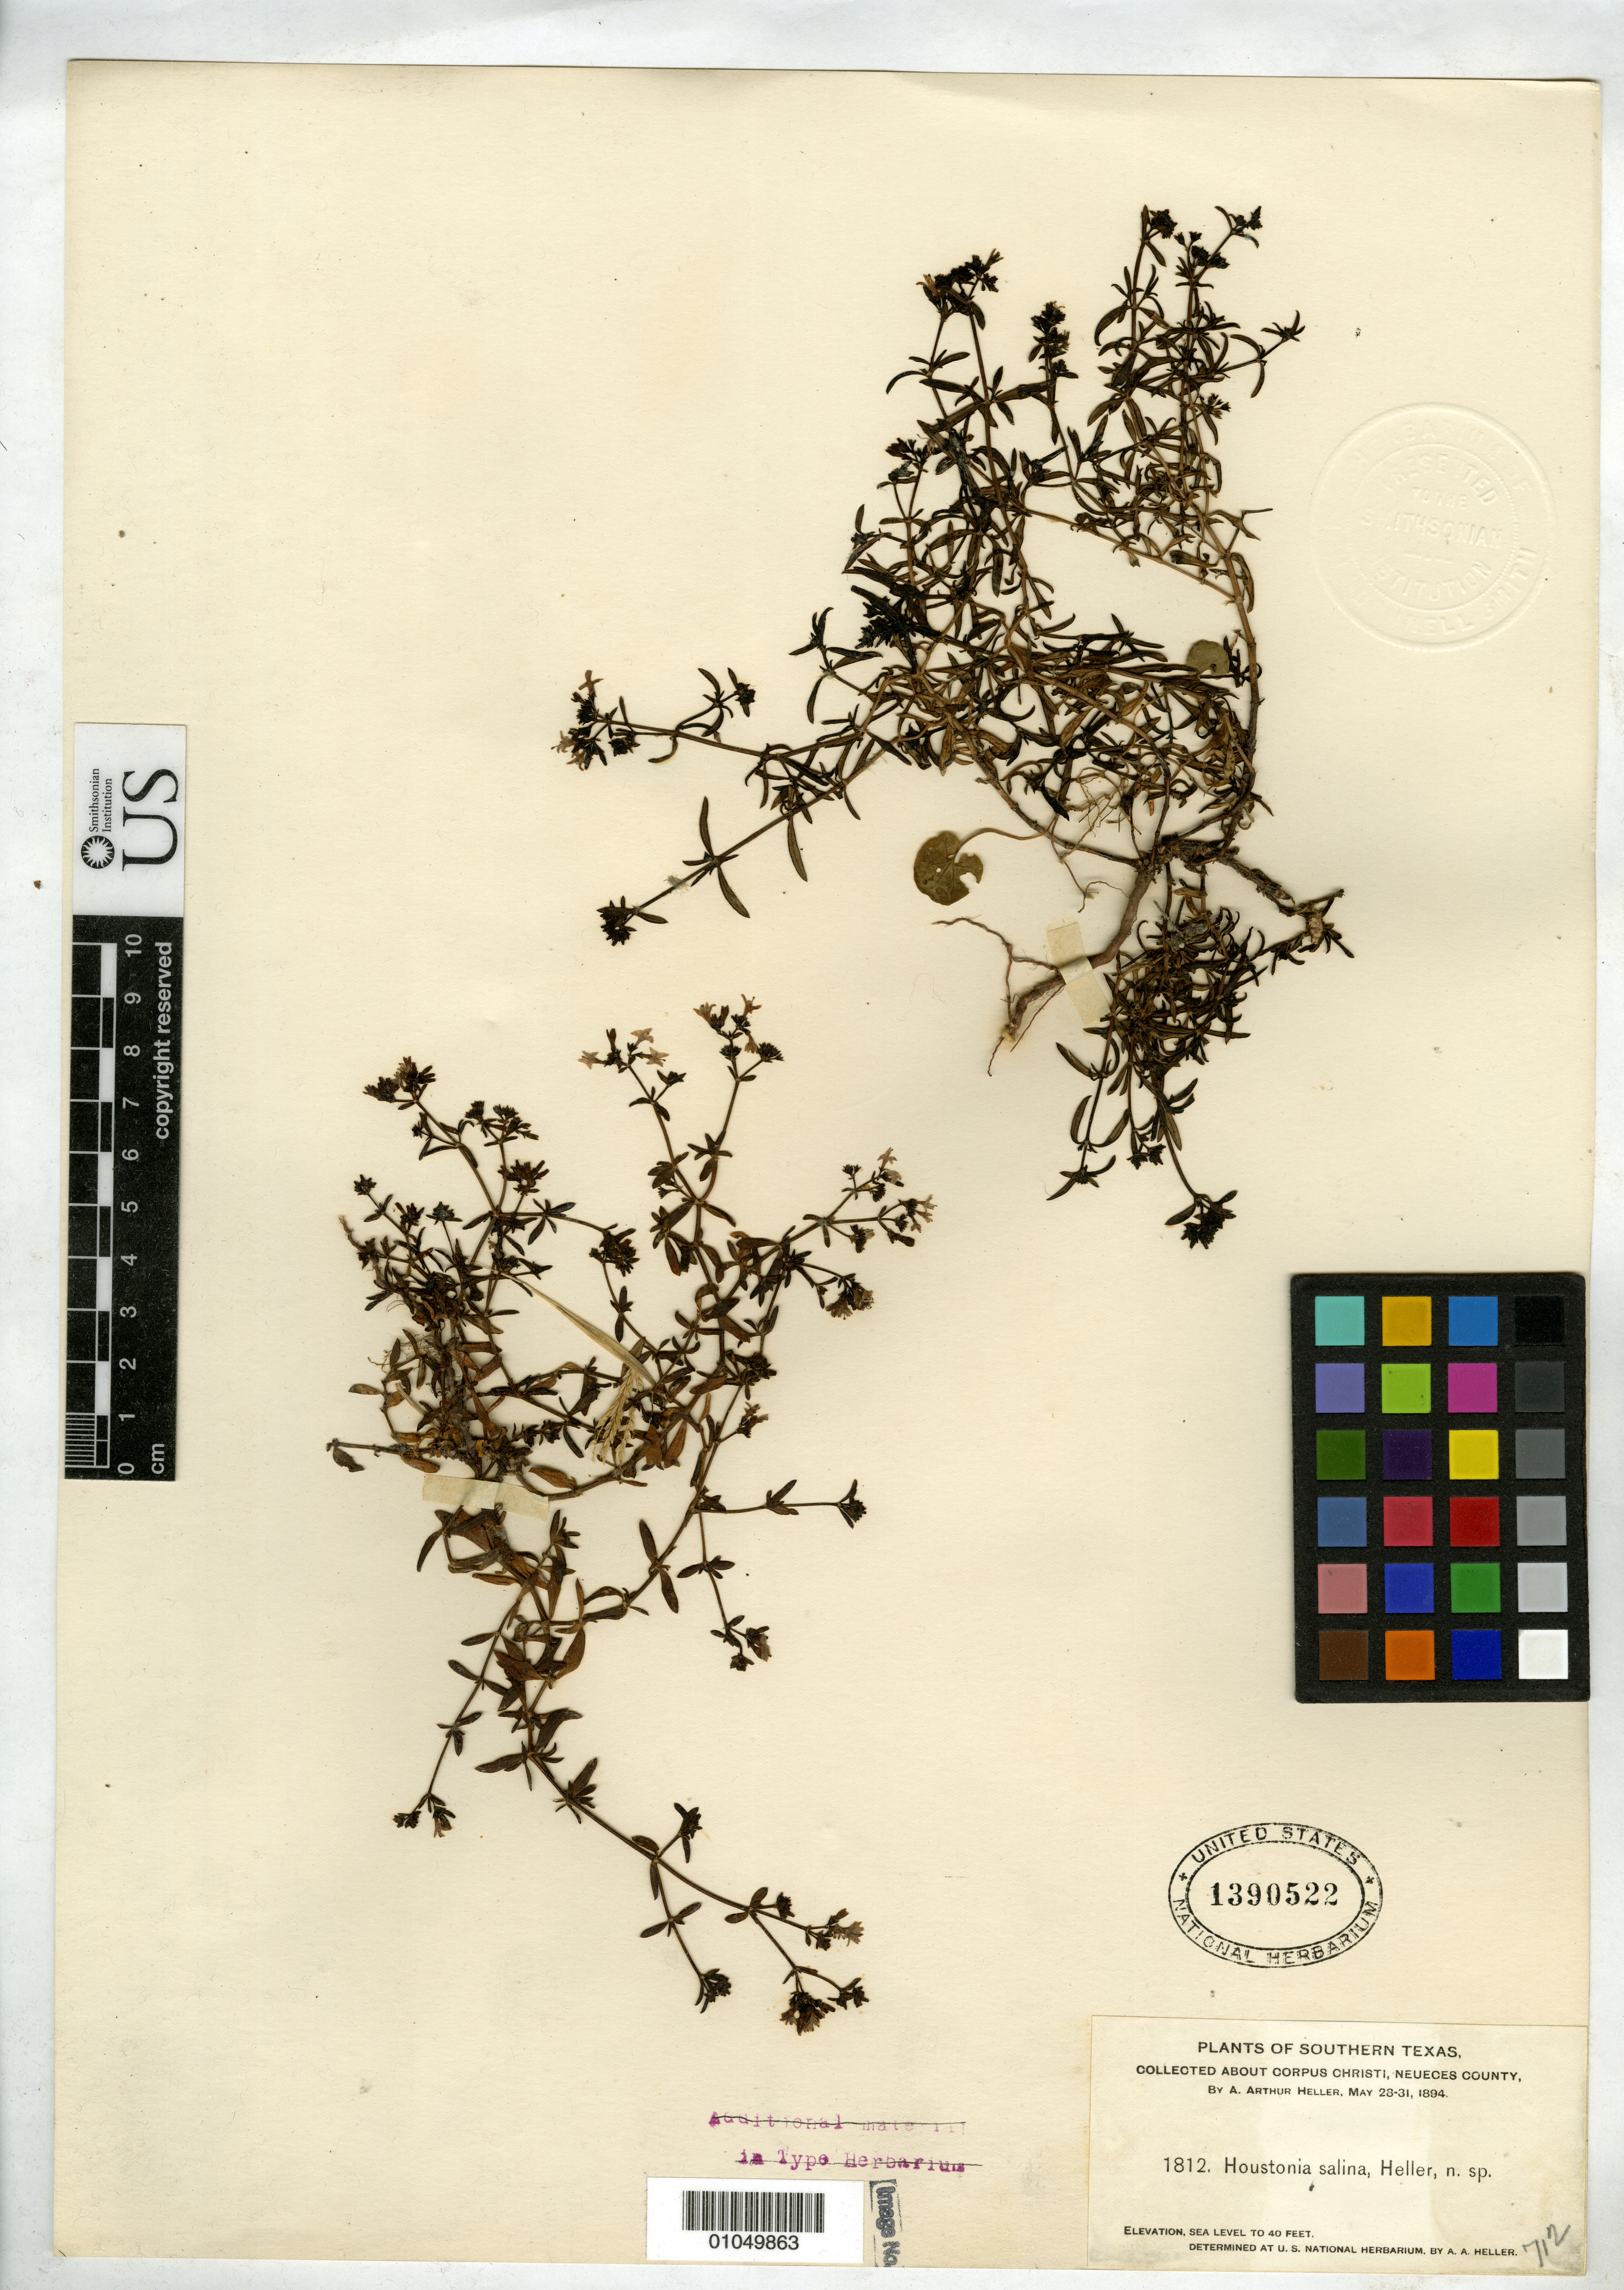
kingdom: Plantae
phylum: Tracheophyta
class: Magnoliopsida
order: Gentianales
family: Rubiaceae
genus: Houstonia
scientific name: Houstonia salina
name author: A. Heller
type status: Isolectotype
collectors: A. A. Heller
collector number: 1812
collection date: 1894-05-28/1894-05-31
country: United States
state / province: Texas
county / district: Nueces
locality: Corpus Christi, Neueces County.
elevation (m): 0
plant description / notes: Bot. Explor. S. Texas = Contr. Herb. Frankl. & Marsh. Coll. vol. 1.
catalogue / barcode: US 1390522